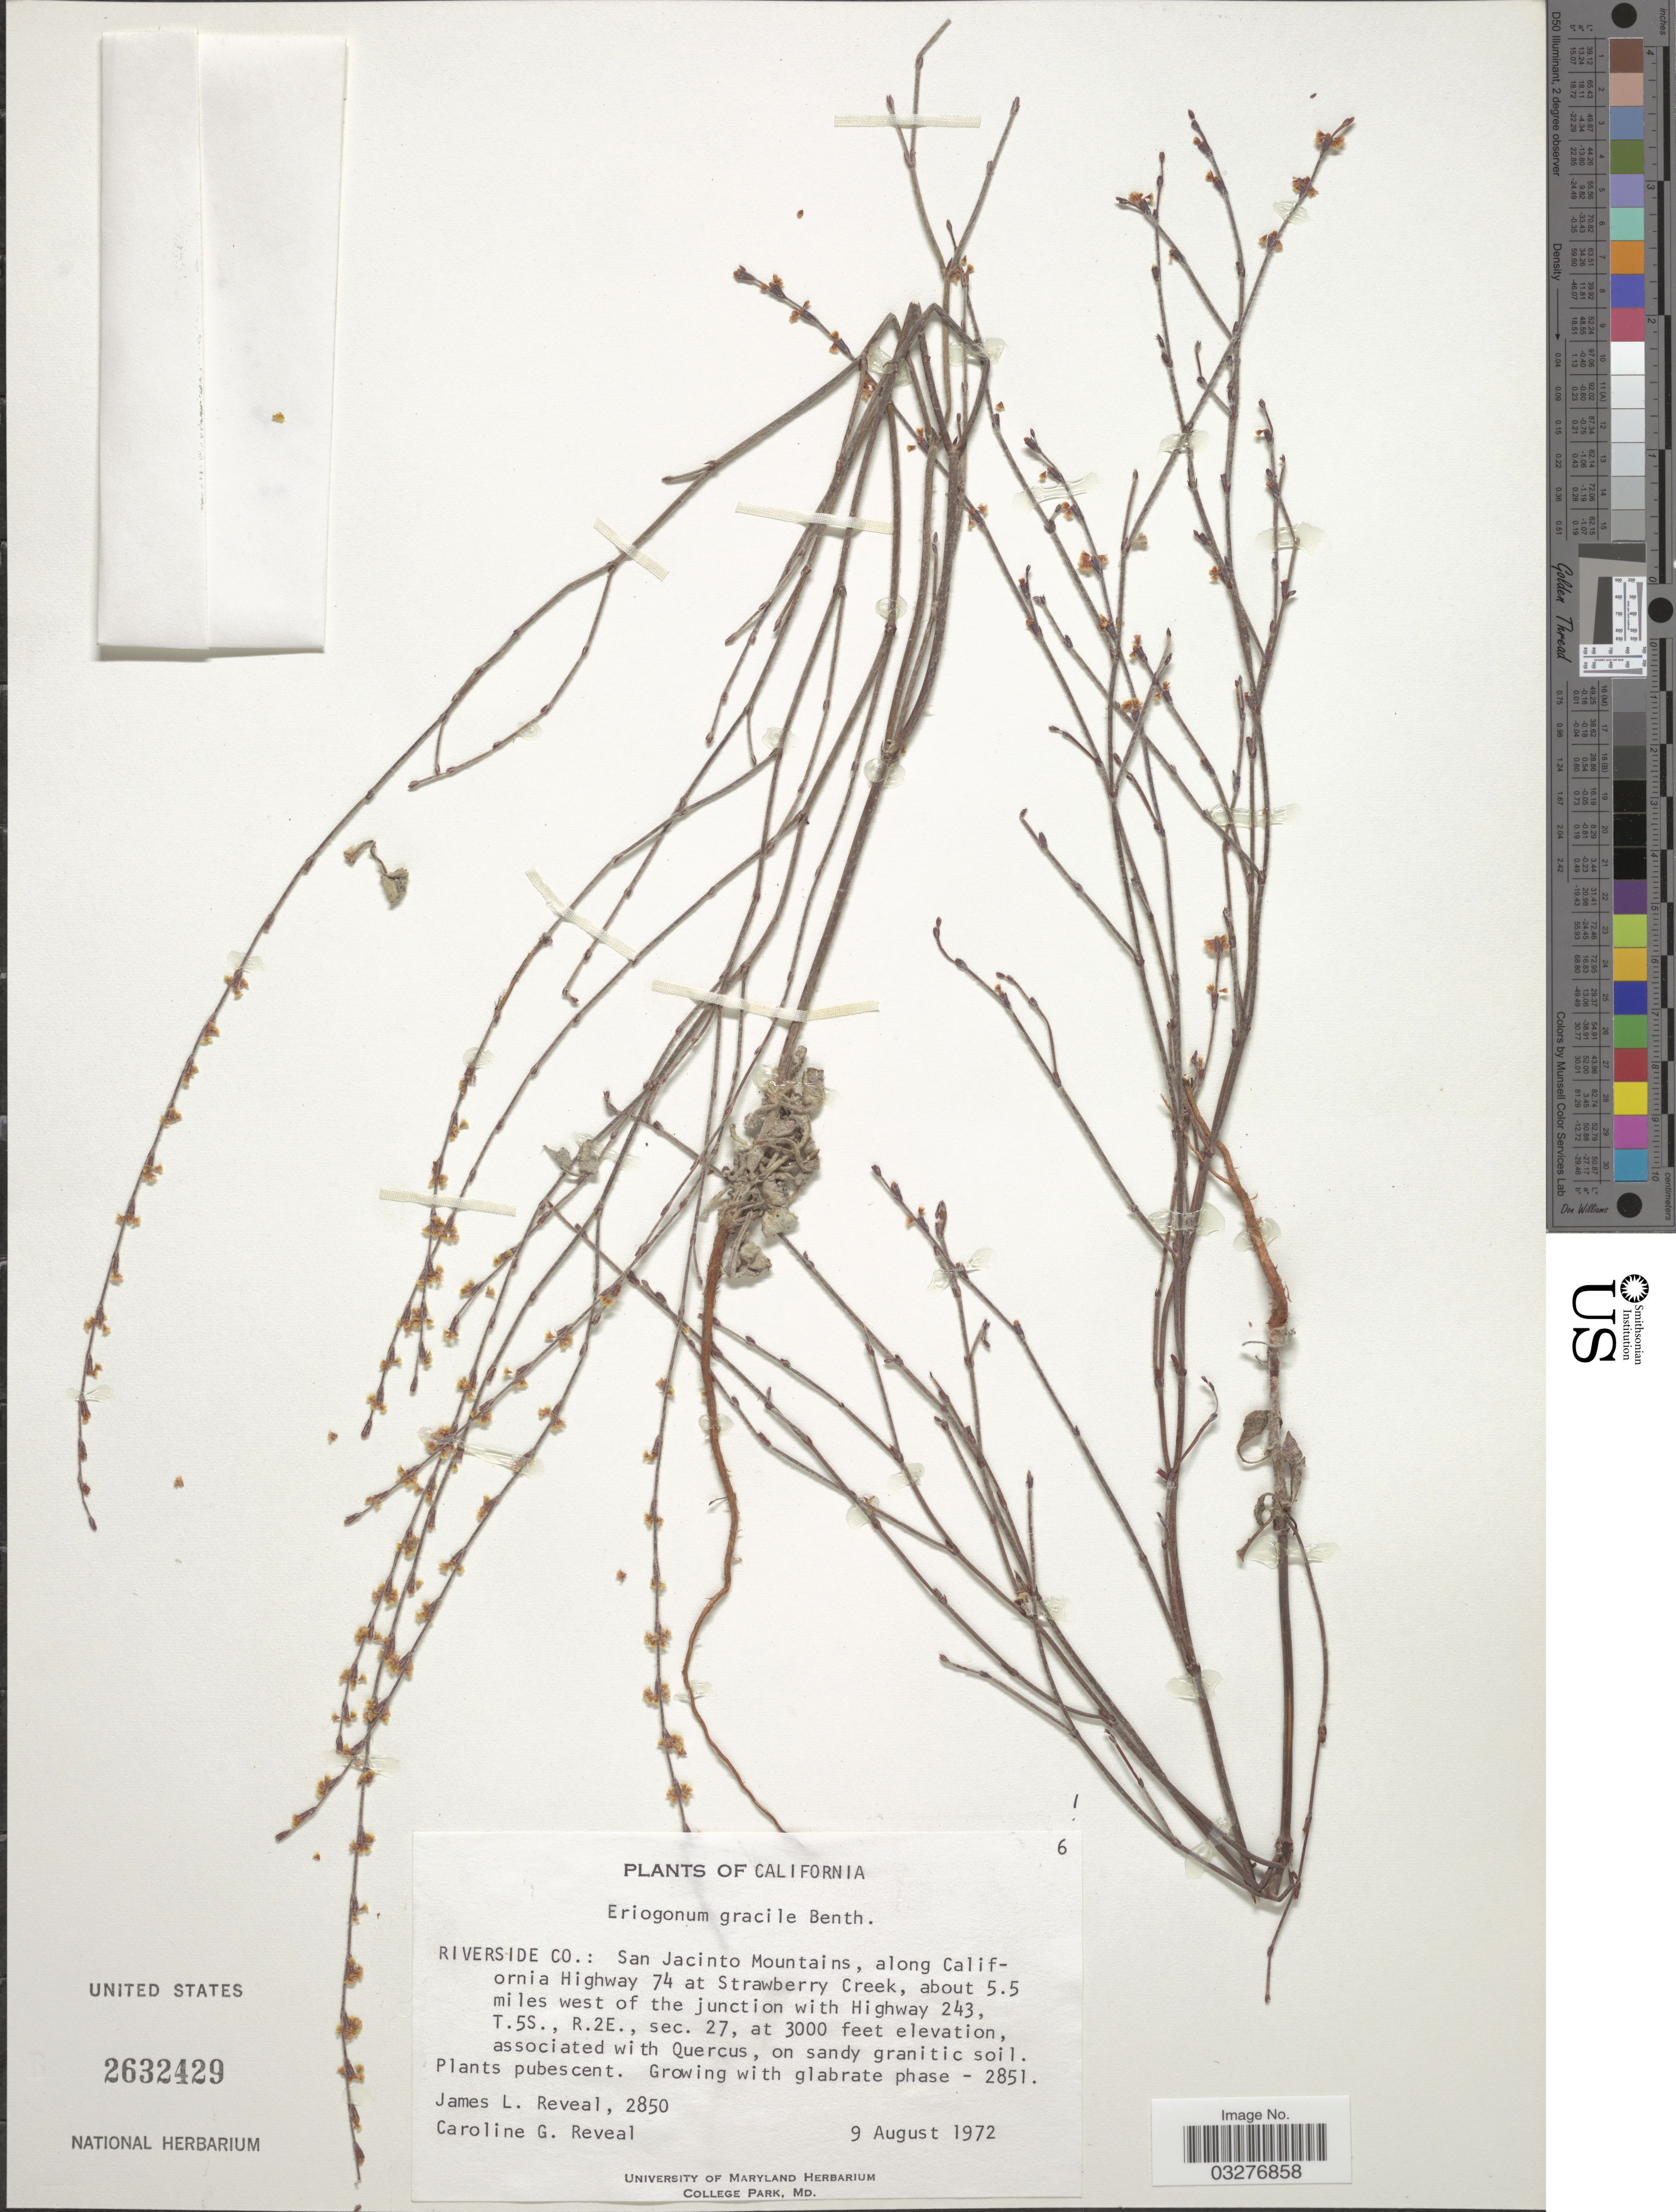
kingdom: Plantae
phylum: Tracheophyta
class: Magnoliopsida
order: Caryophyllales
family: Polygonaceae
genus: Eriogonum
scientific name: Eriogonum gracile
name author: Benth.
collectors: J. L. Reveal & C. G. Reveal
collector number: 2850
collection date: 1972-08-09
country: United States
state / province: California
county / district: Riverside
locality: Riverside Co.: San Jacinto Mountains, along California Highway 74 at Strawberry Creek, about 5.5 miles west of the junction with Highway 243, T.5S., R.2E, sec. 27.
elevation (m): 914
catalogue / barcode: US 2632429